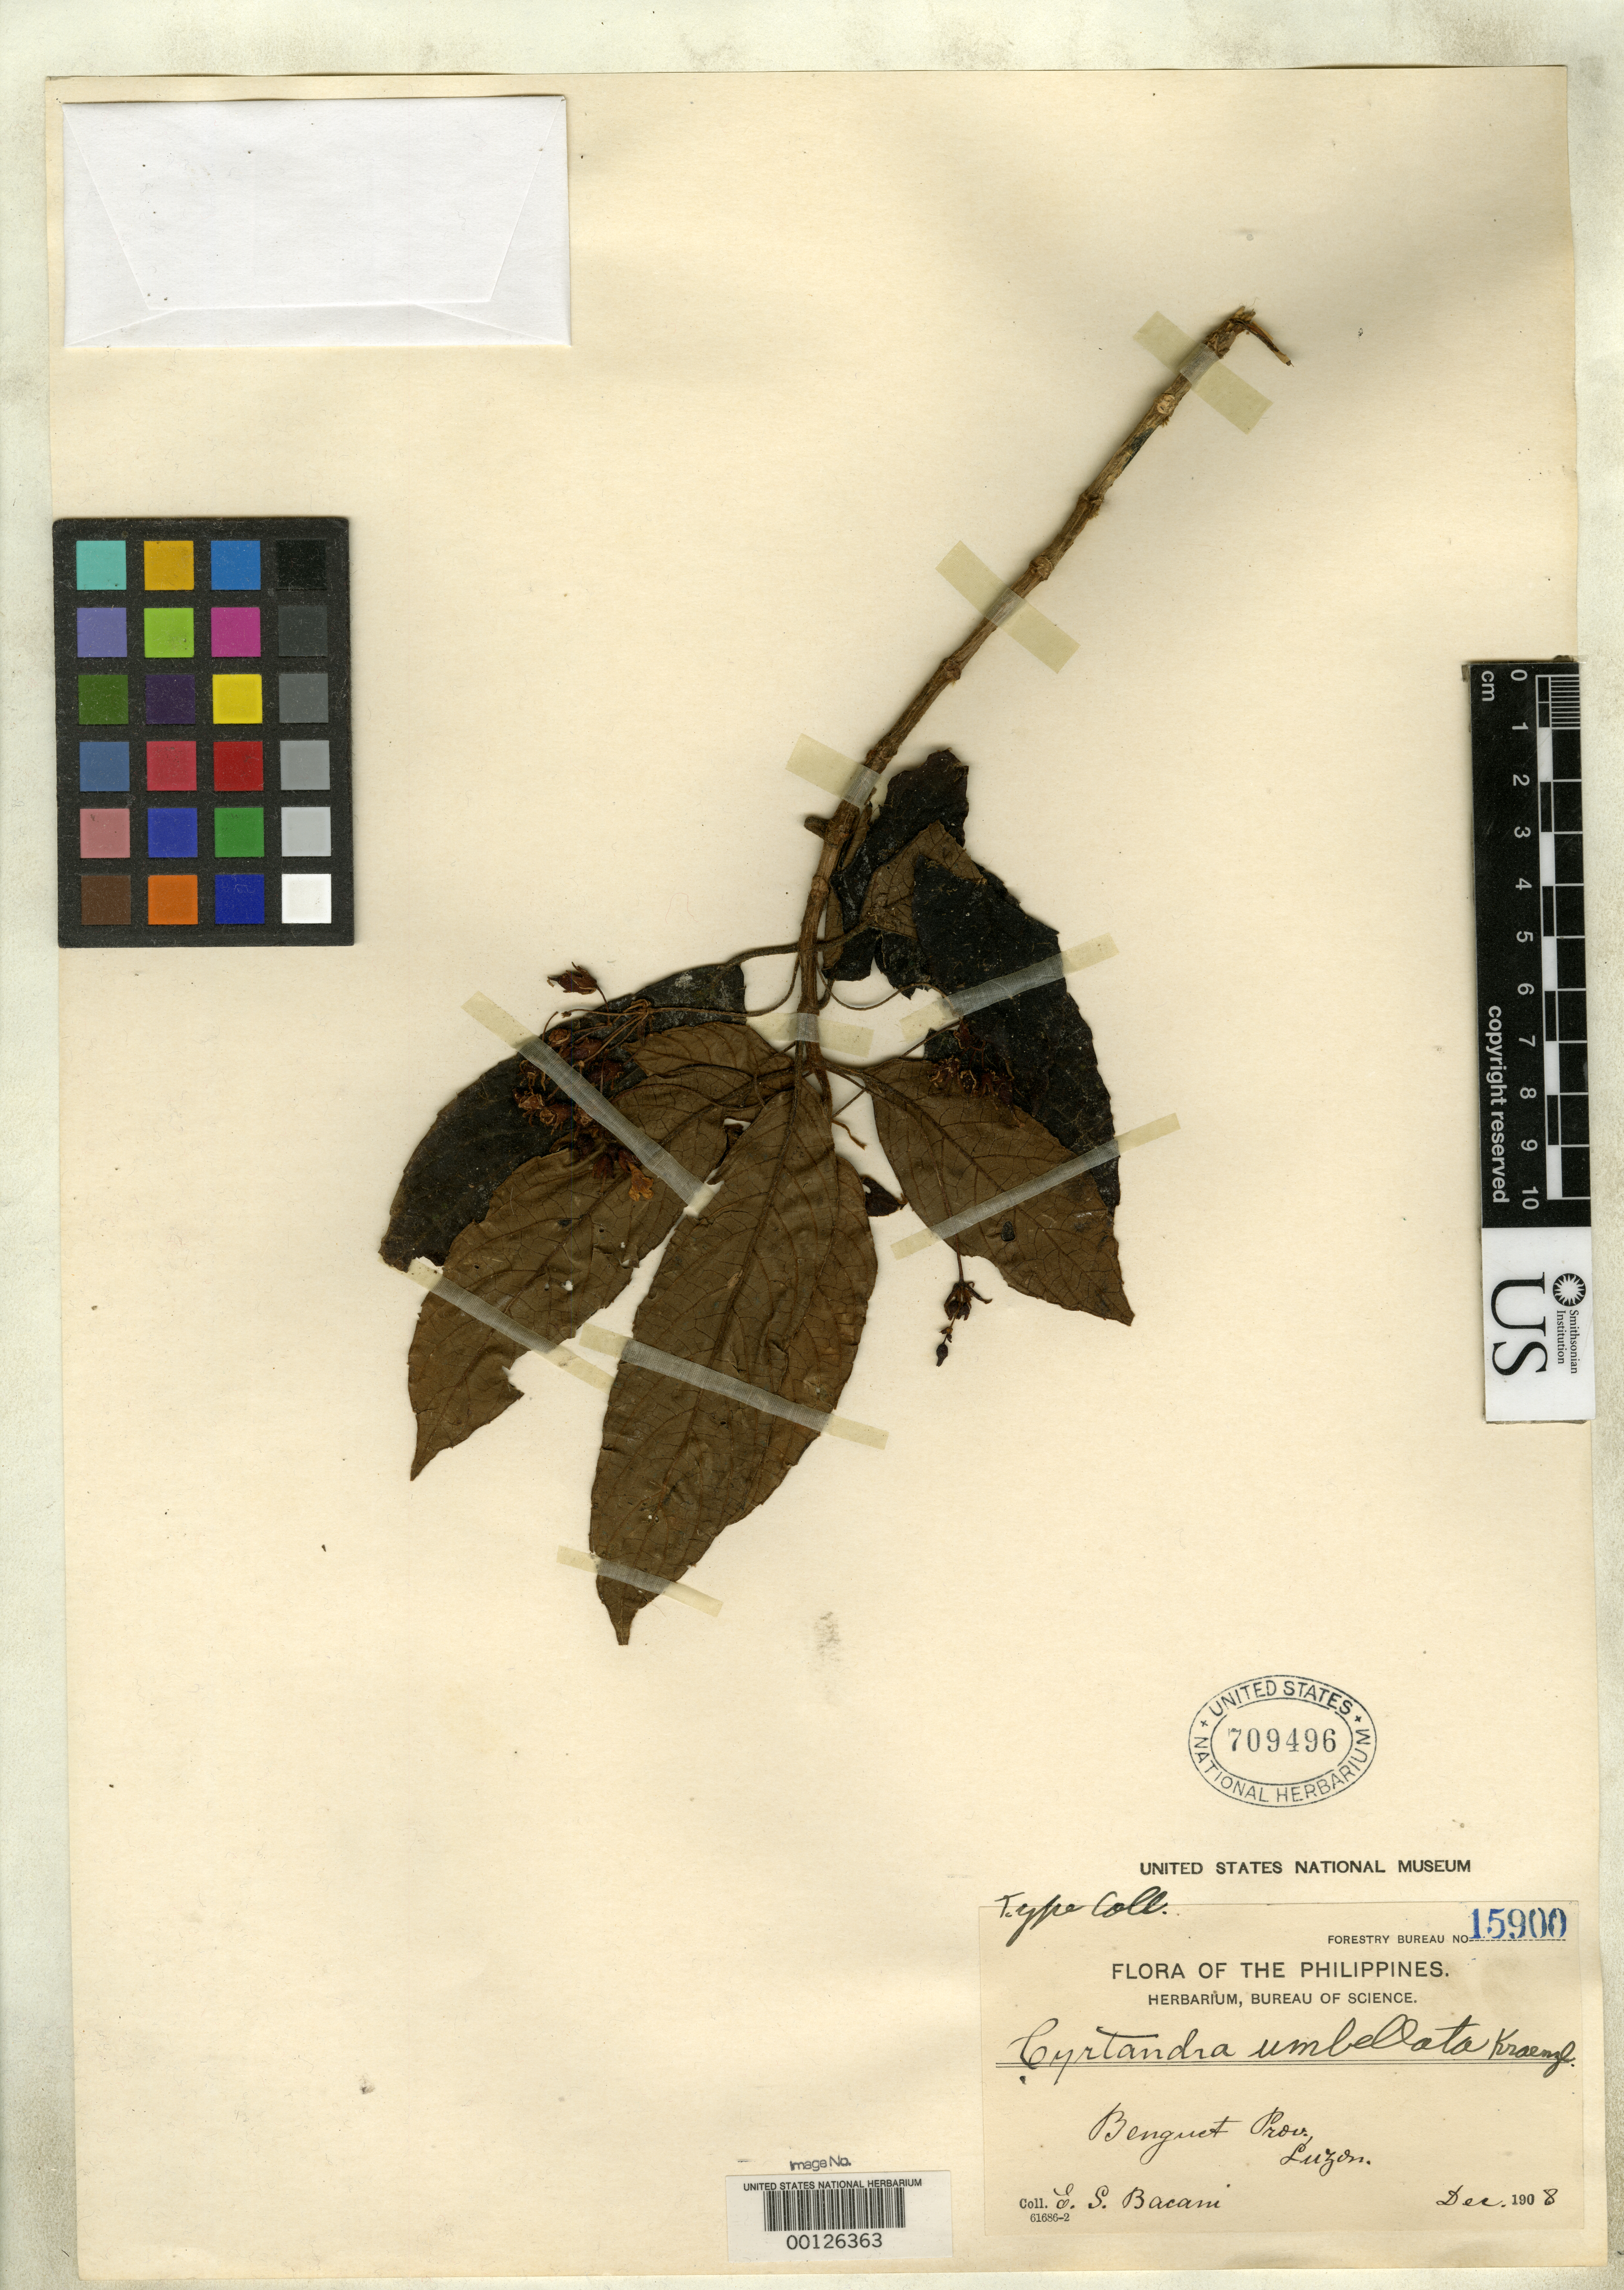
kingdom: Plantae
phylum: Tracheophyta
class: Magnoliopsida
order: Lamiales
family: Gesneriaceae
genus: Cyrtandra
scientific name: Cyrtandra umbellata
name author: Kraenzl.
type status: Isolectotype; Type Collection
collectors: E. Bacani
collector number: Bur. Sci. 15900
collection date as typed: Dec 1908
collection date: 1908-12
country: Philippines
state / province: Cordillera (Administrative Region)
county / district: Benguet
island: Luzon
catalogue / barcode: US 709496